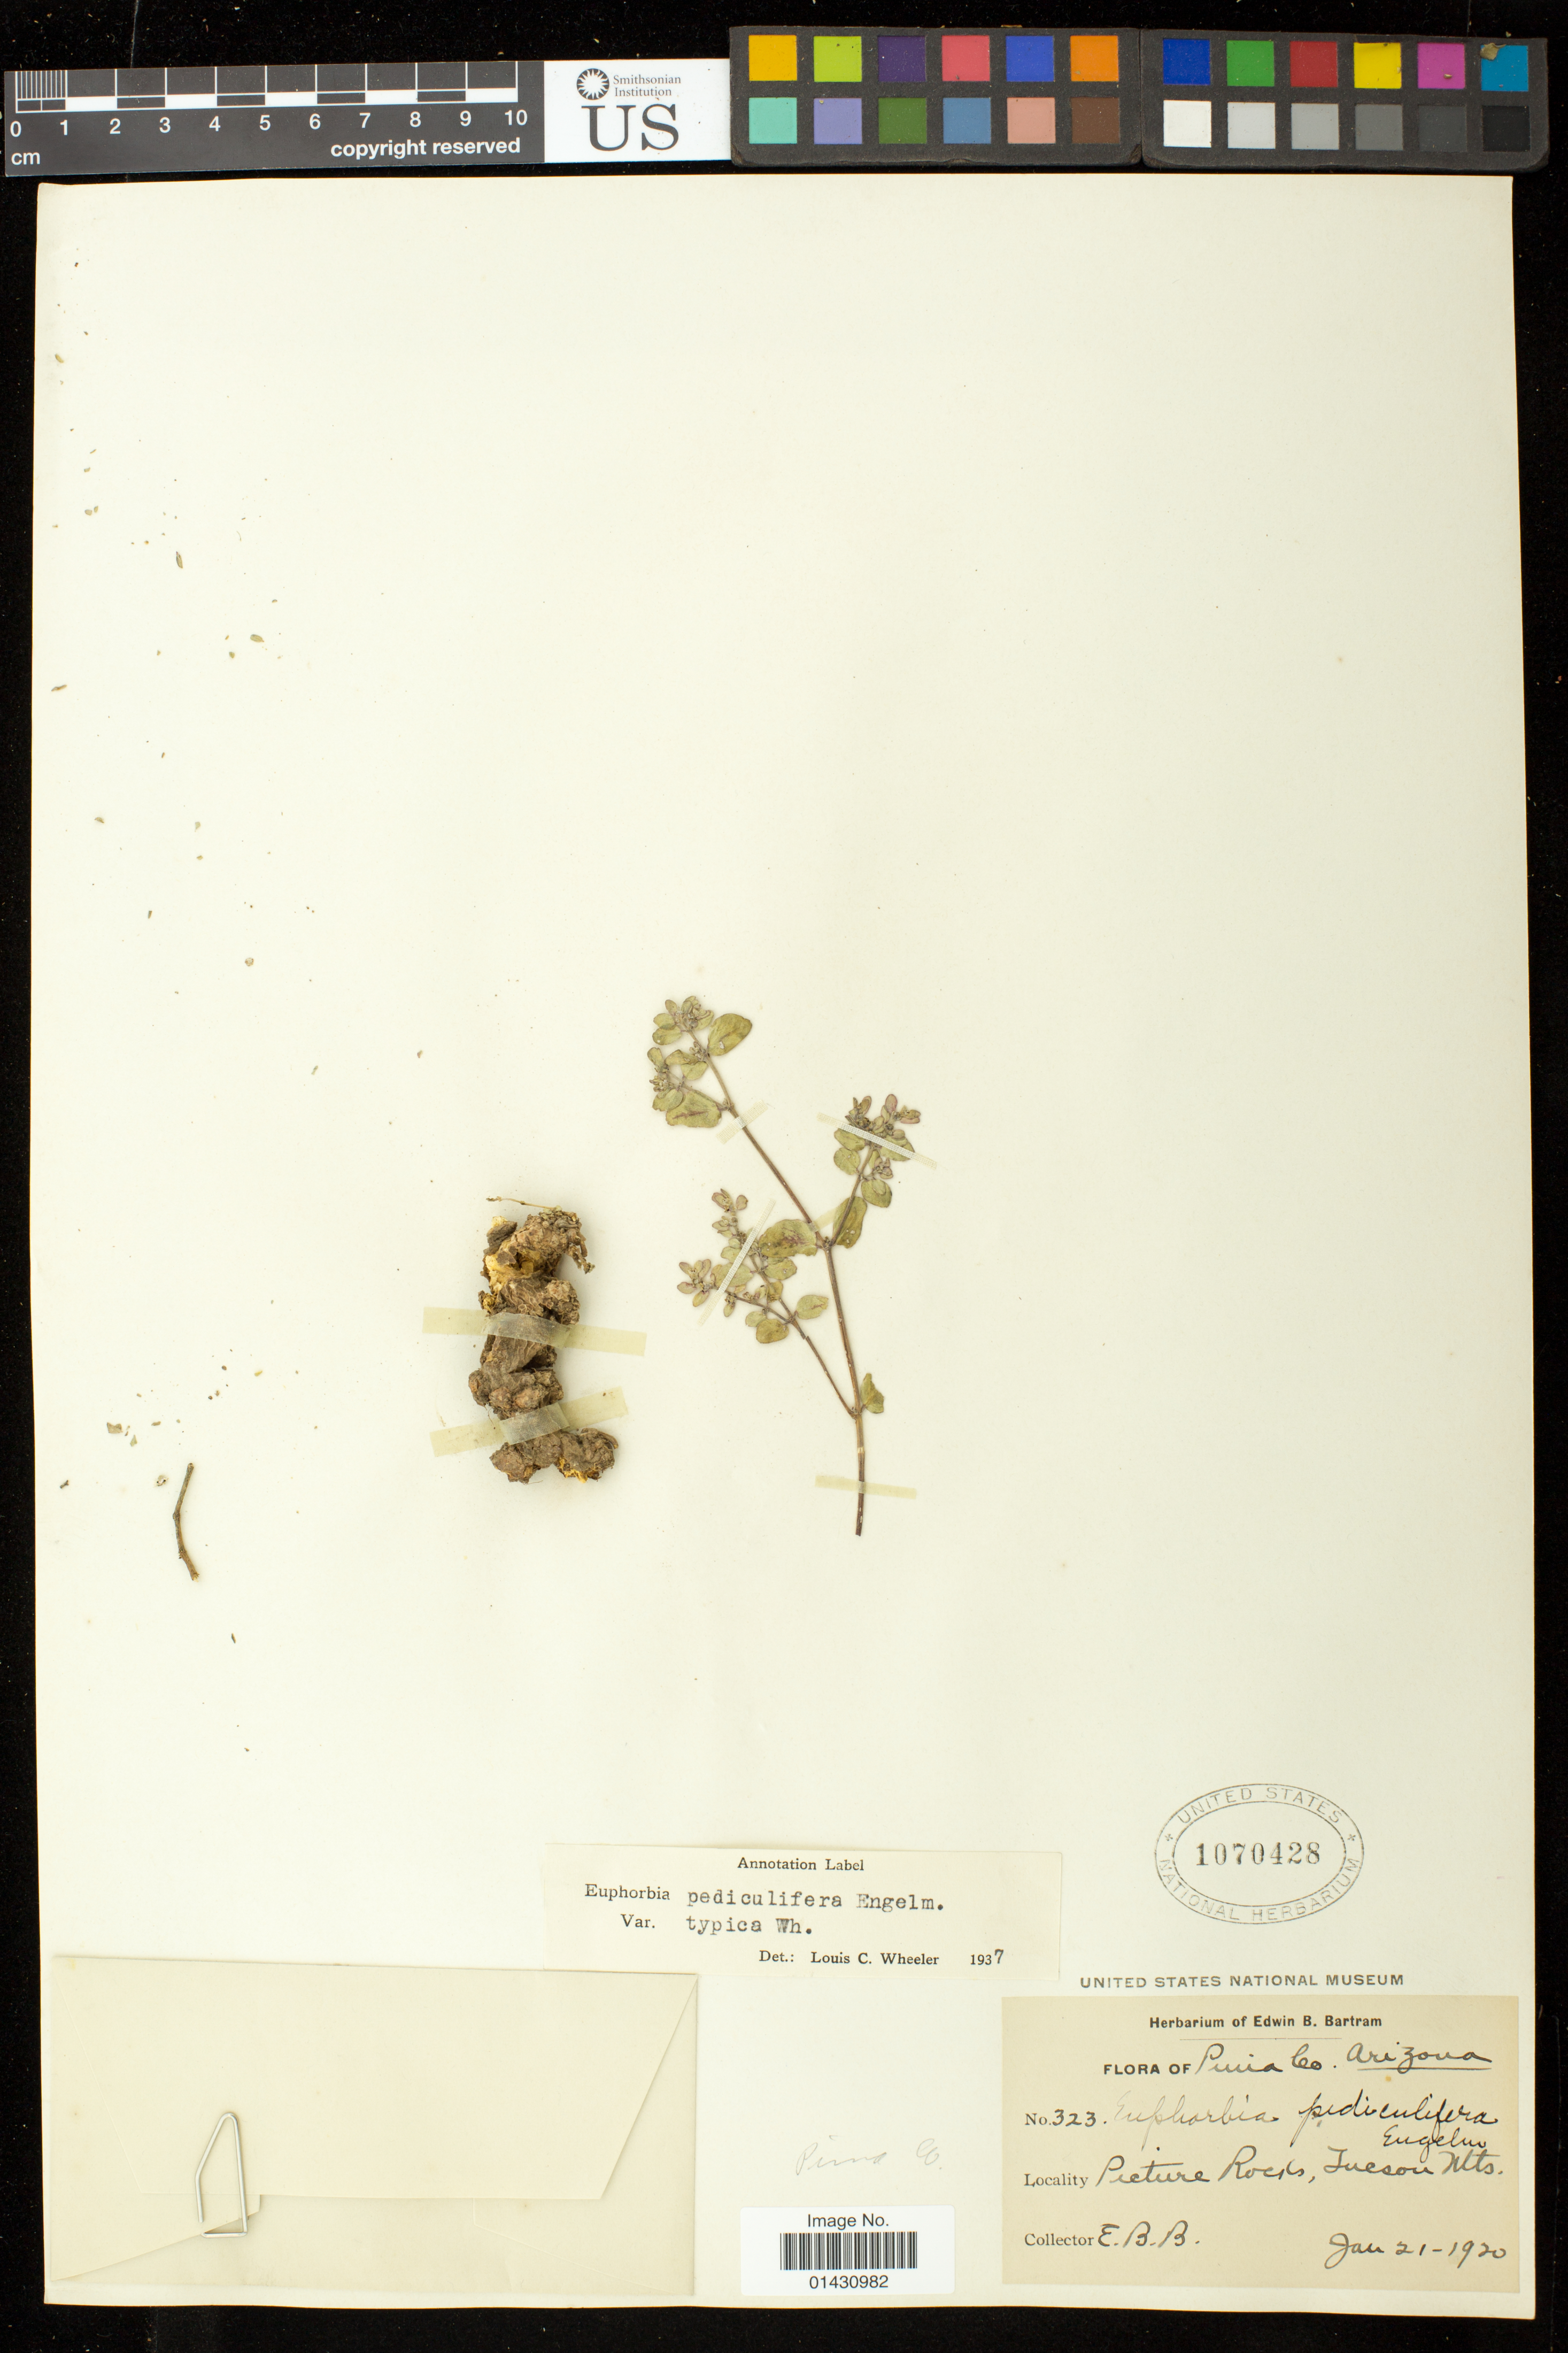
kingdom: Plantae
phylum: Tracheophyta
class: Magnoliopsida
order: Malpighiales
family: Euphorbiaceae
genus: Euphorbia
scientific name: Euphorbia pediculifera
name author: Engelm.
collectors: E. B. Bartram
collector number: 323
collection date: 1920-01-21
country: United States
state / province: Arizona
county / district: Pima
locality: Picture Rocks, Tucson Mts.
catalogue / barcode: US 1070428